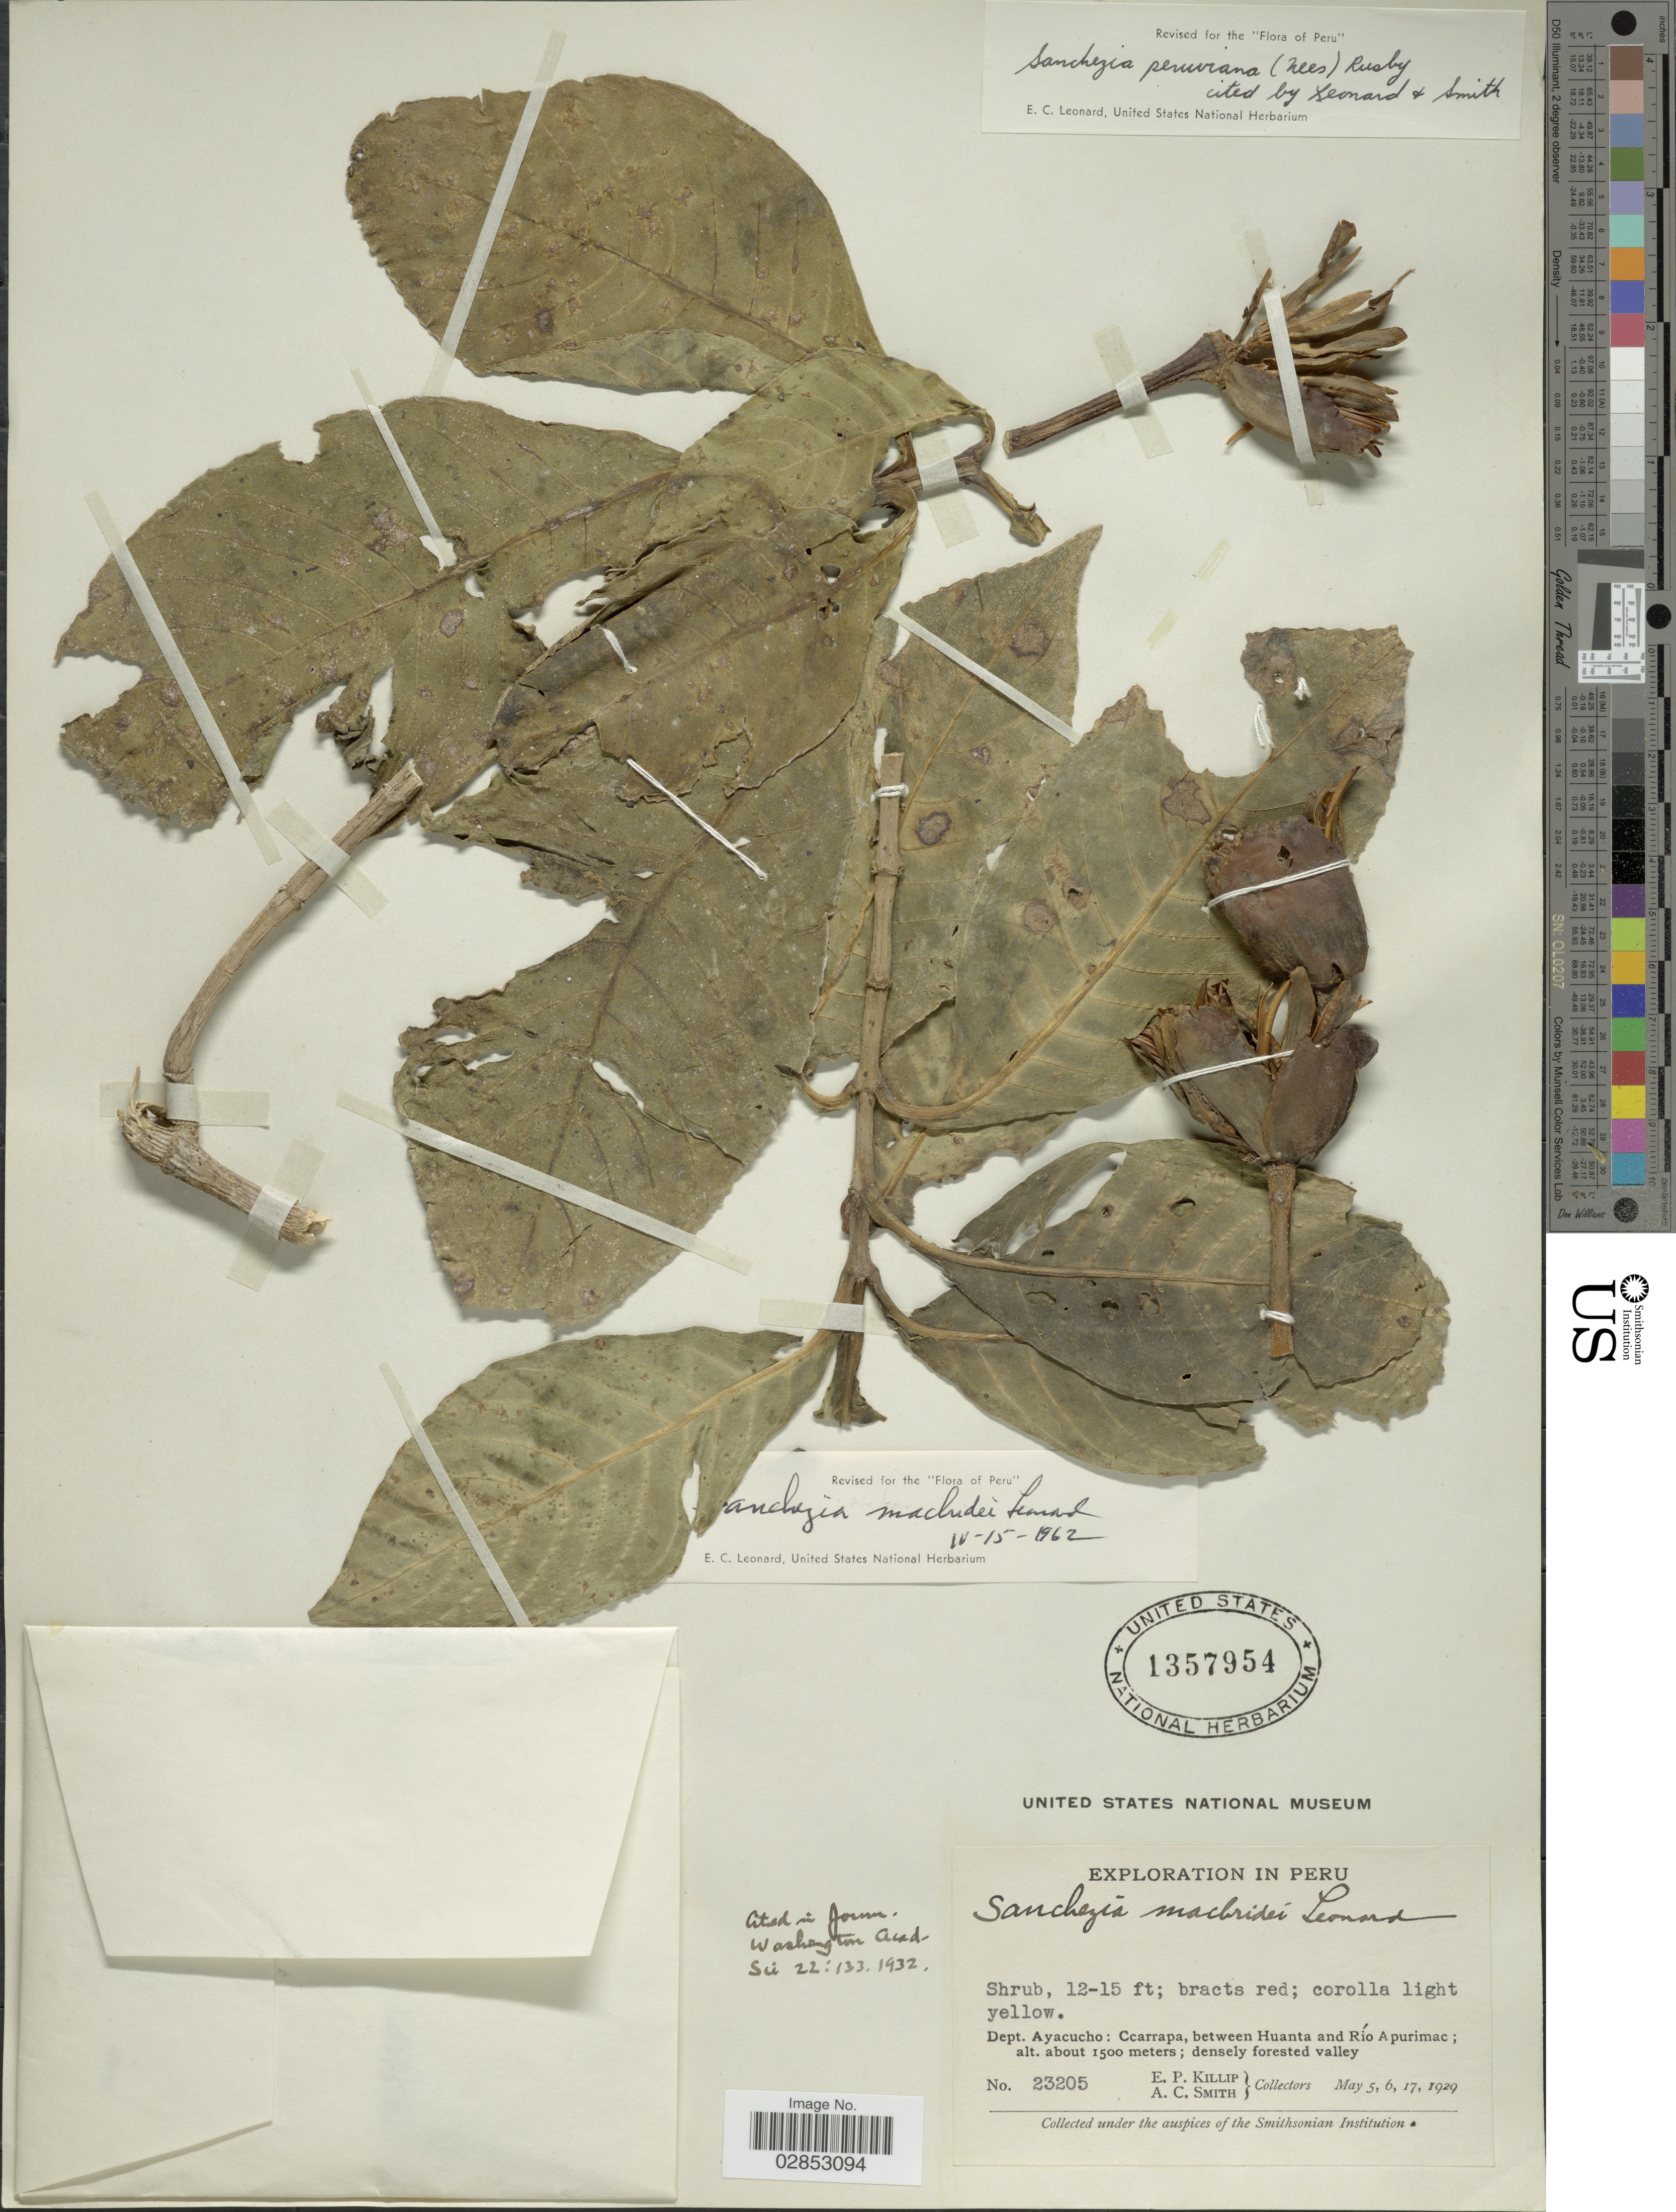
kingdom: Plantae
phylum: Tracheophyta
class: Magnoliopsida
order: Lamiales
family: Acanthaceae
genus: Sanchezia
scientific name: Sanchezia oblonga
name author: Ruiz & Pav.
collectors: E. P. Killip & A. C. Smith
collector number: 23205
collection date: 1929-05-05/1929-05-17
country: Peru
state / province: Ayacucho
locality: Dept. Ayacucho: Ccarrapa, between Huanta and Río Apurimac.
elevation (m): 1500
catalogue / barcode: US 1357954